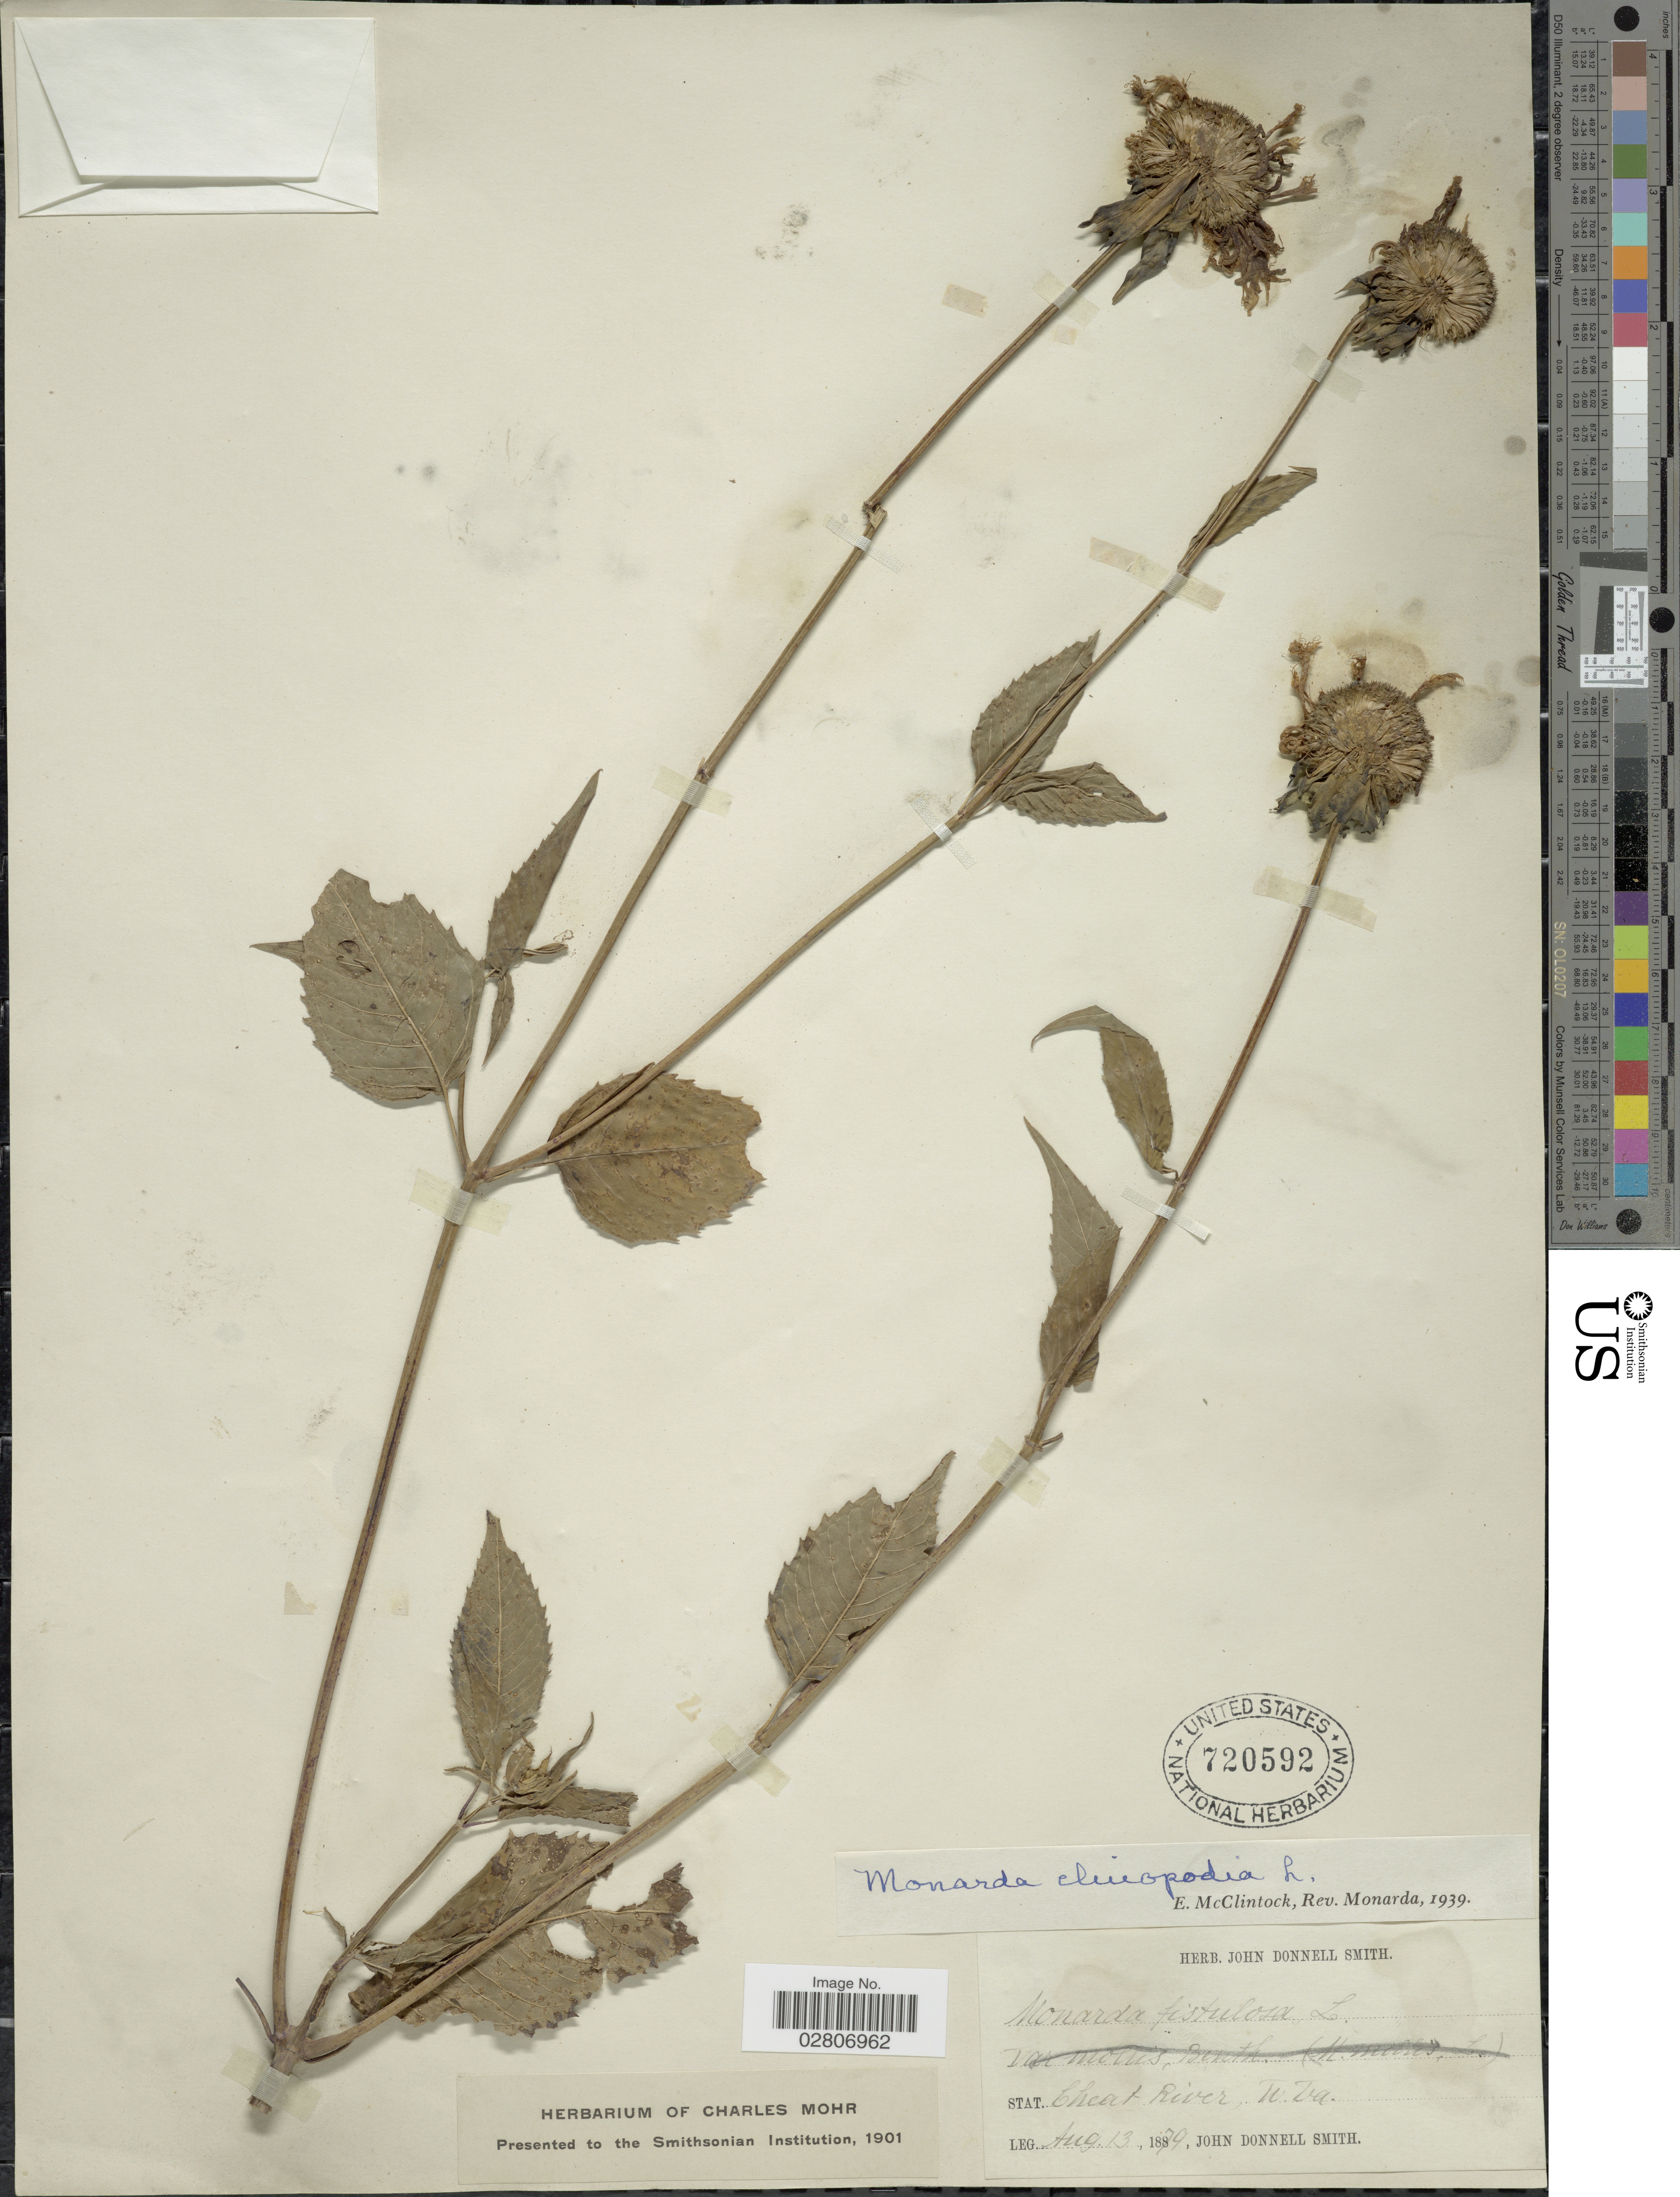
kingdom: Plantae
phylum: Tracheophyta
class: Magnoliopsida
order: Lamiales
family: Lamiaceae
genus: Monarda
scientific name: Monarda clinopodia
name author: L.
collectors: J. Donnell Smith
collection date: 1879-08-13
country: United States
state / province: West Virginia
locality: Stat. Cheat River.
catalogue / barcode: US 720592